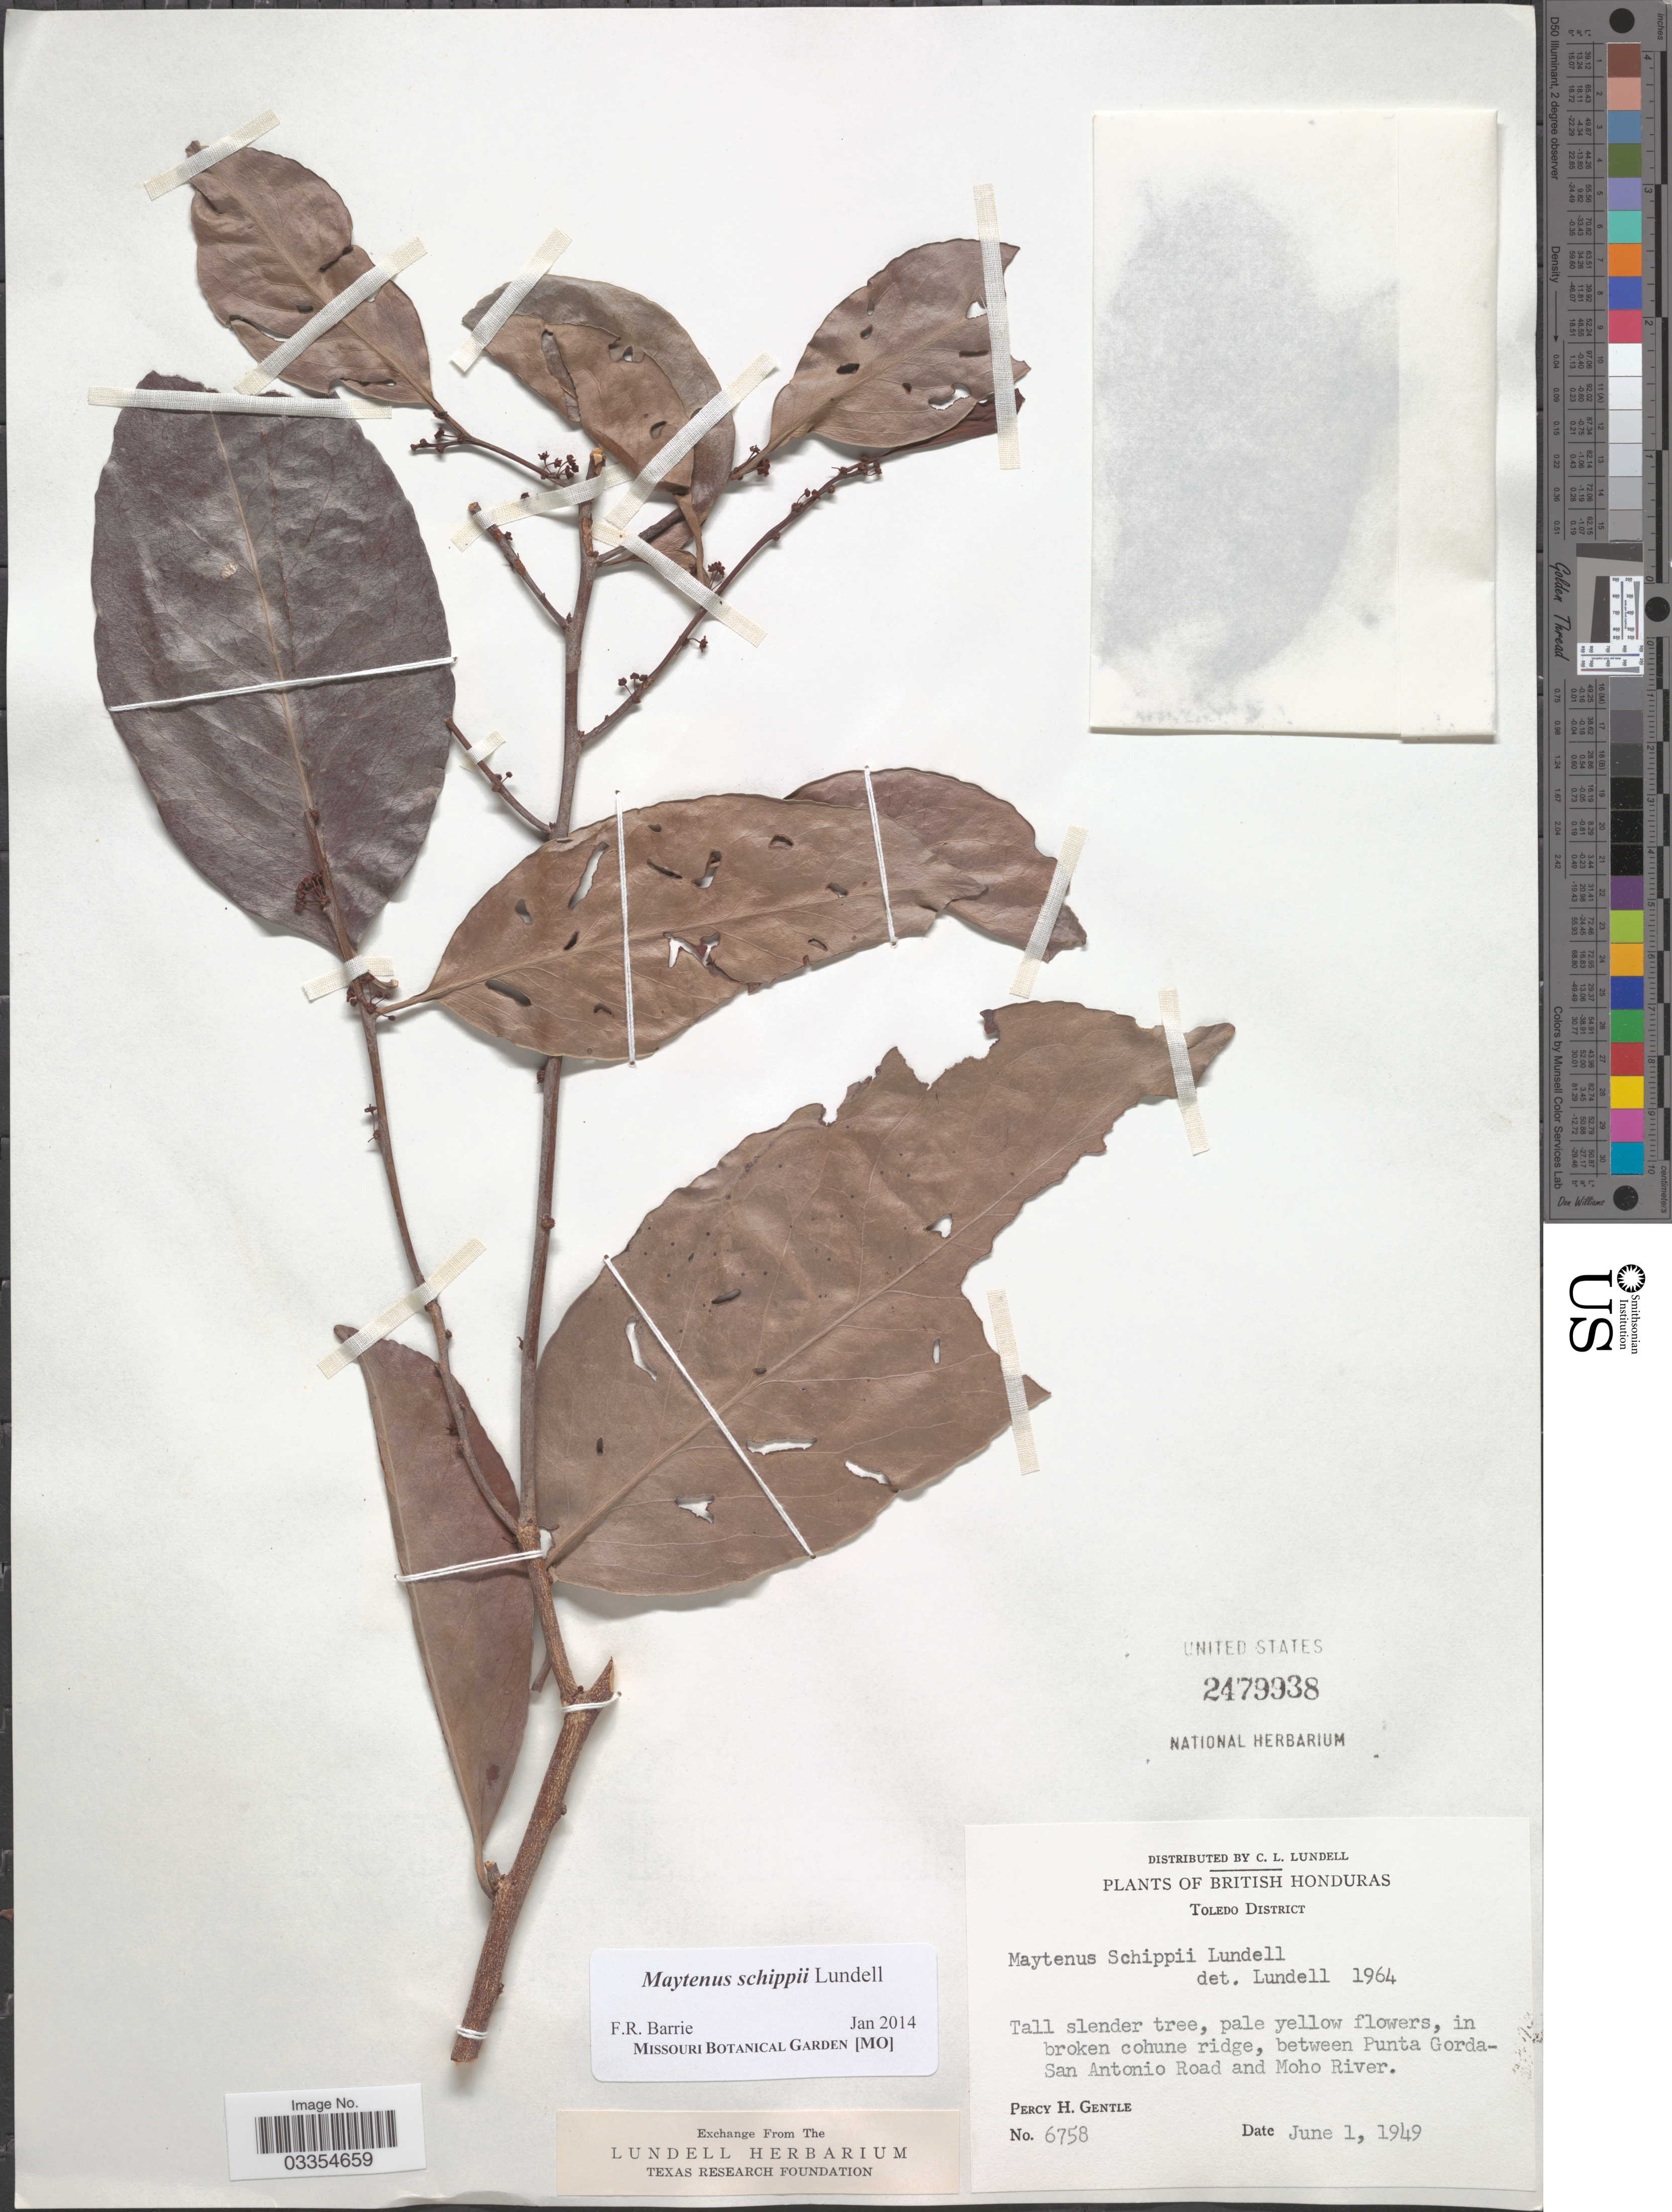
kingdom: Plantae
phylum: Tracheophyta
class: Magnoliopsida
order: Celastrales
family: Celastraceae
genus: Maytenus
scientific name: Maytenus schippii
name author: Lundell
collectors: P. H. Gentle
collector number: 6758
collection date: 1949-06-01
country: Belize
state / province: Toledo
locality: British Honduras. Toledo District. Between Punta Gorda-San Antonio Road and Moho River.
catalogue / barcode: US 2479938